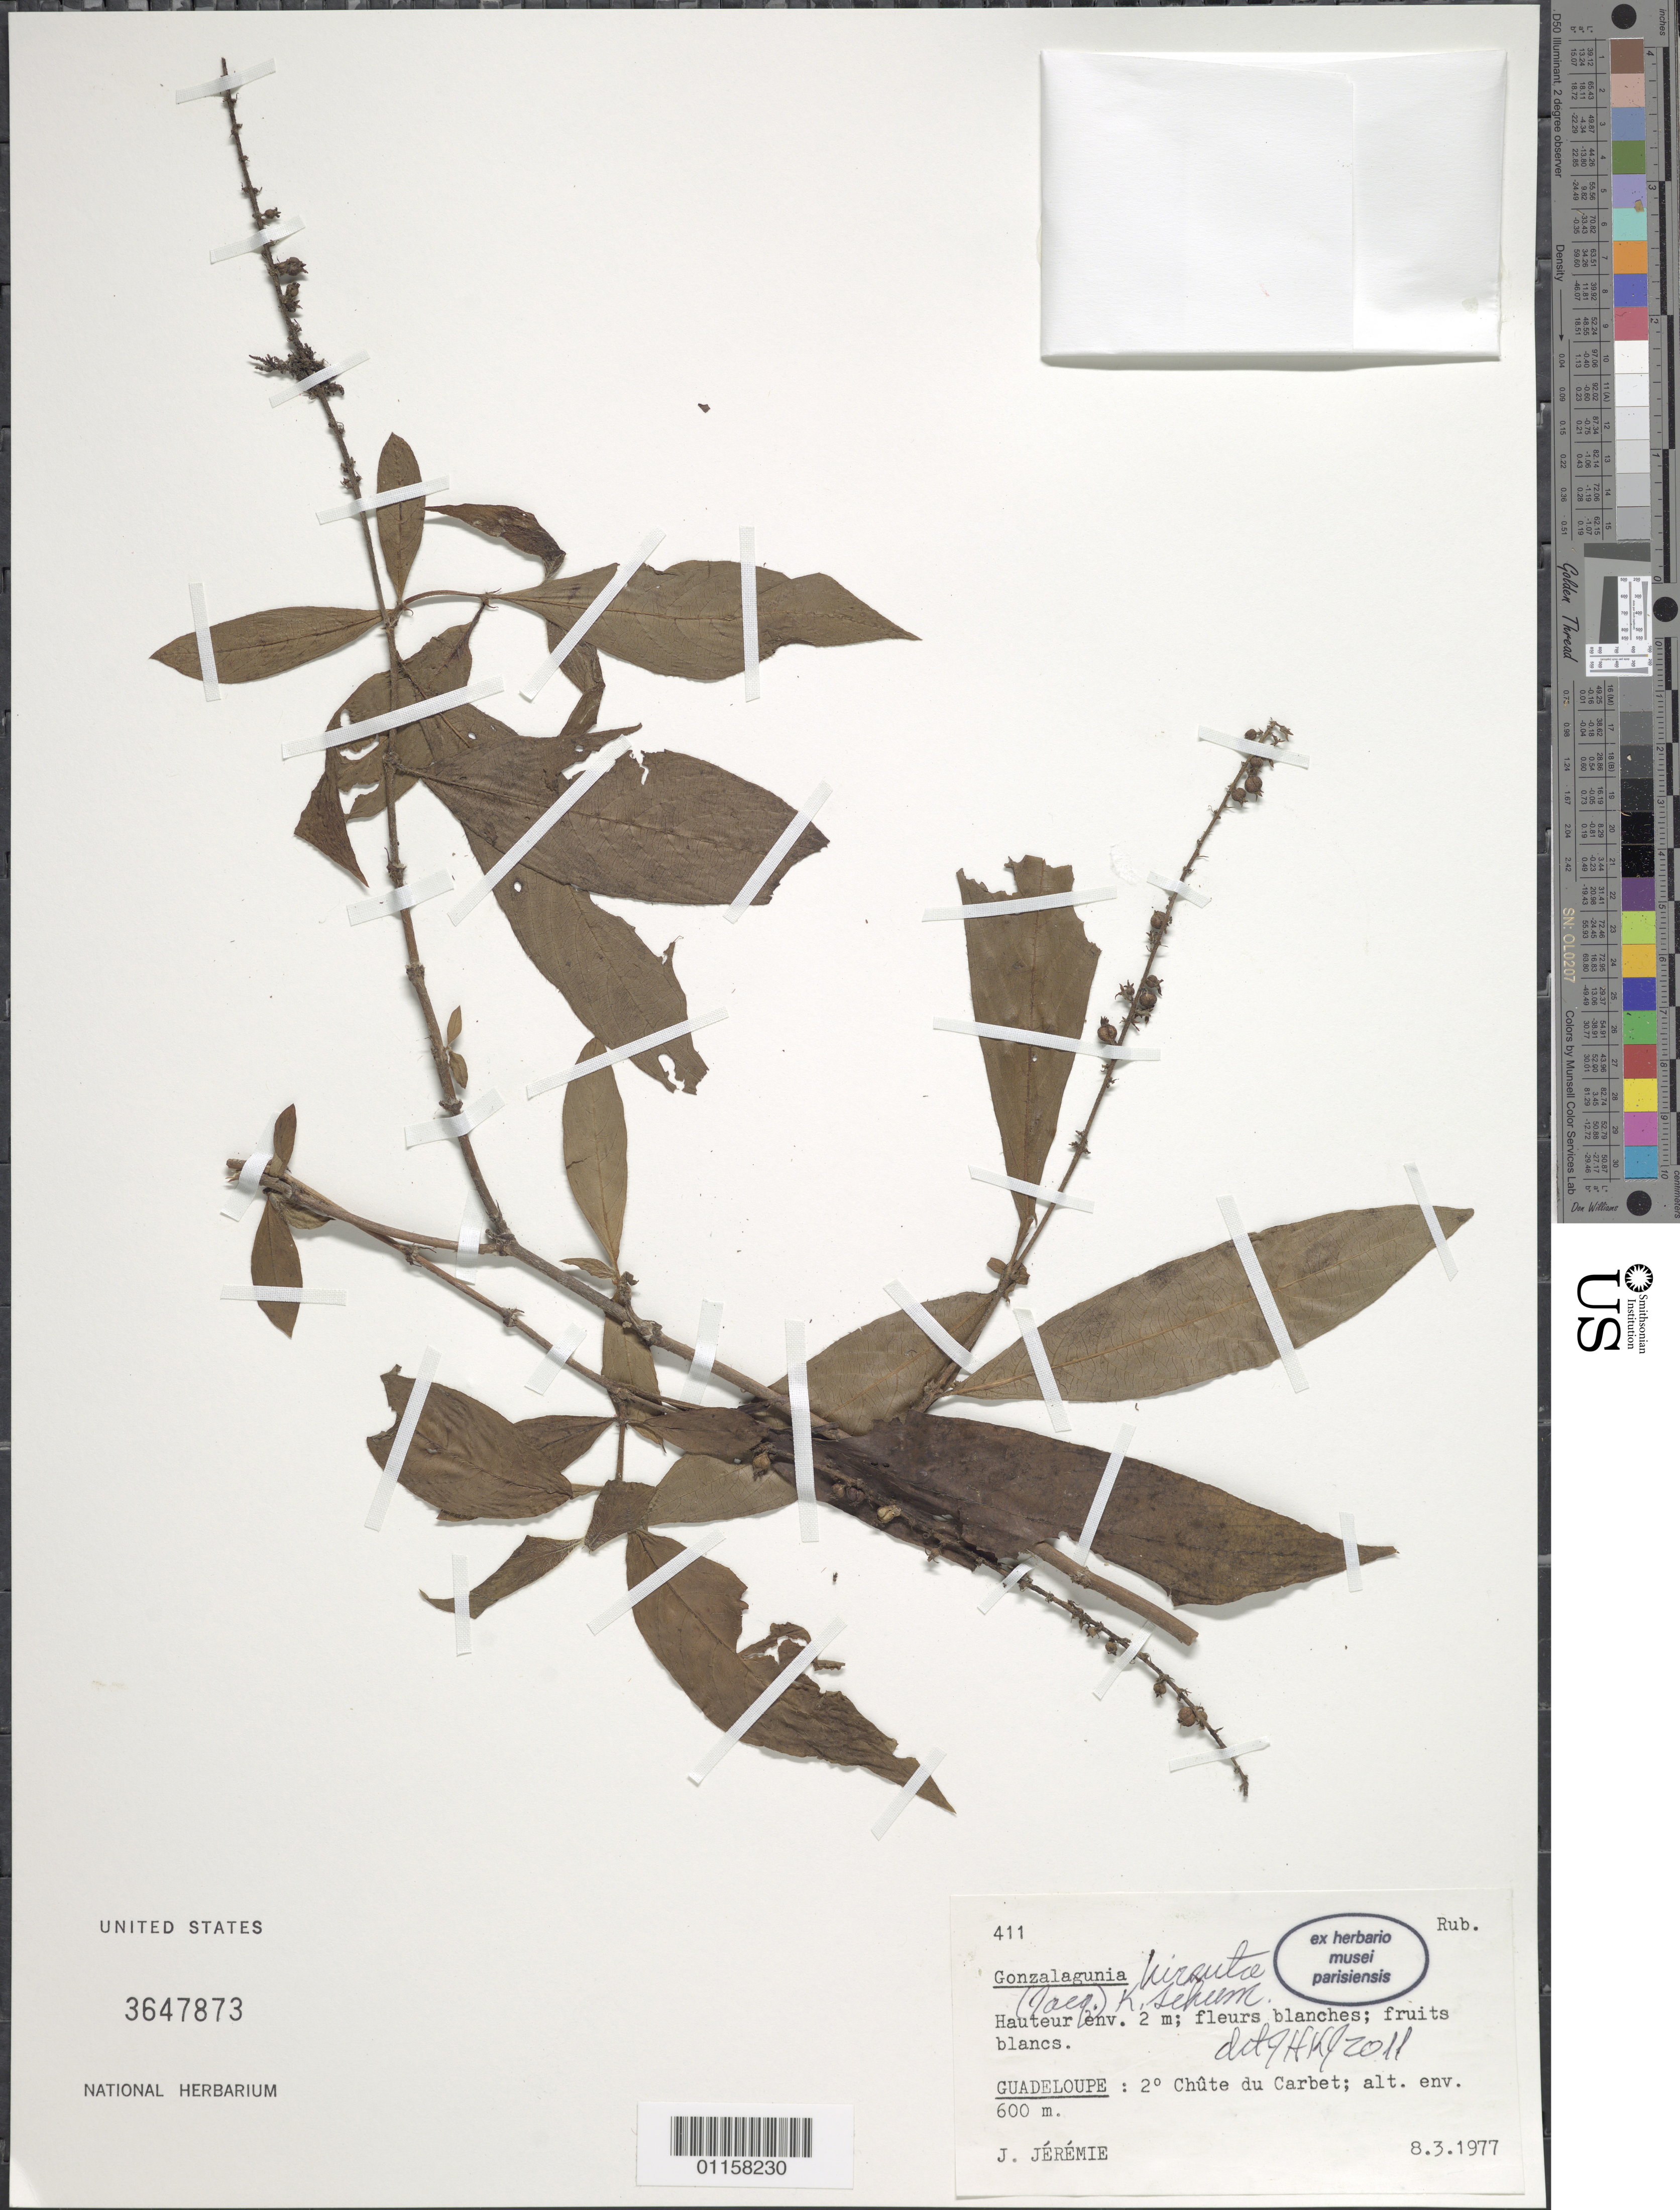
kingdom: Plantae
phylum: Tracheophyta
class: Magnoliopsida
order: Gentianales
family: Rubiaceae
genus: Gonzalagunia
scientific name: Gonzalagunia hirsuta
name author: (Jacq.) K. Schum.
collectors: J. Jérémie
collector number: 411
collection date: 1977-03-08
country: Guadeloupe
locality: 2 º Chûte de Carbet.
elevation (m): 600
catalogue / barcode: US 3647873